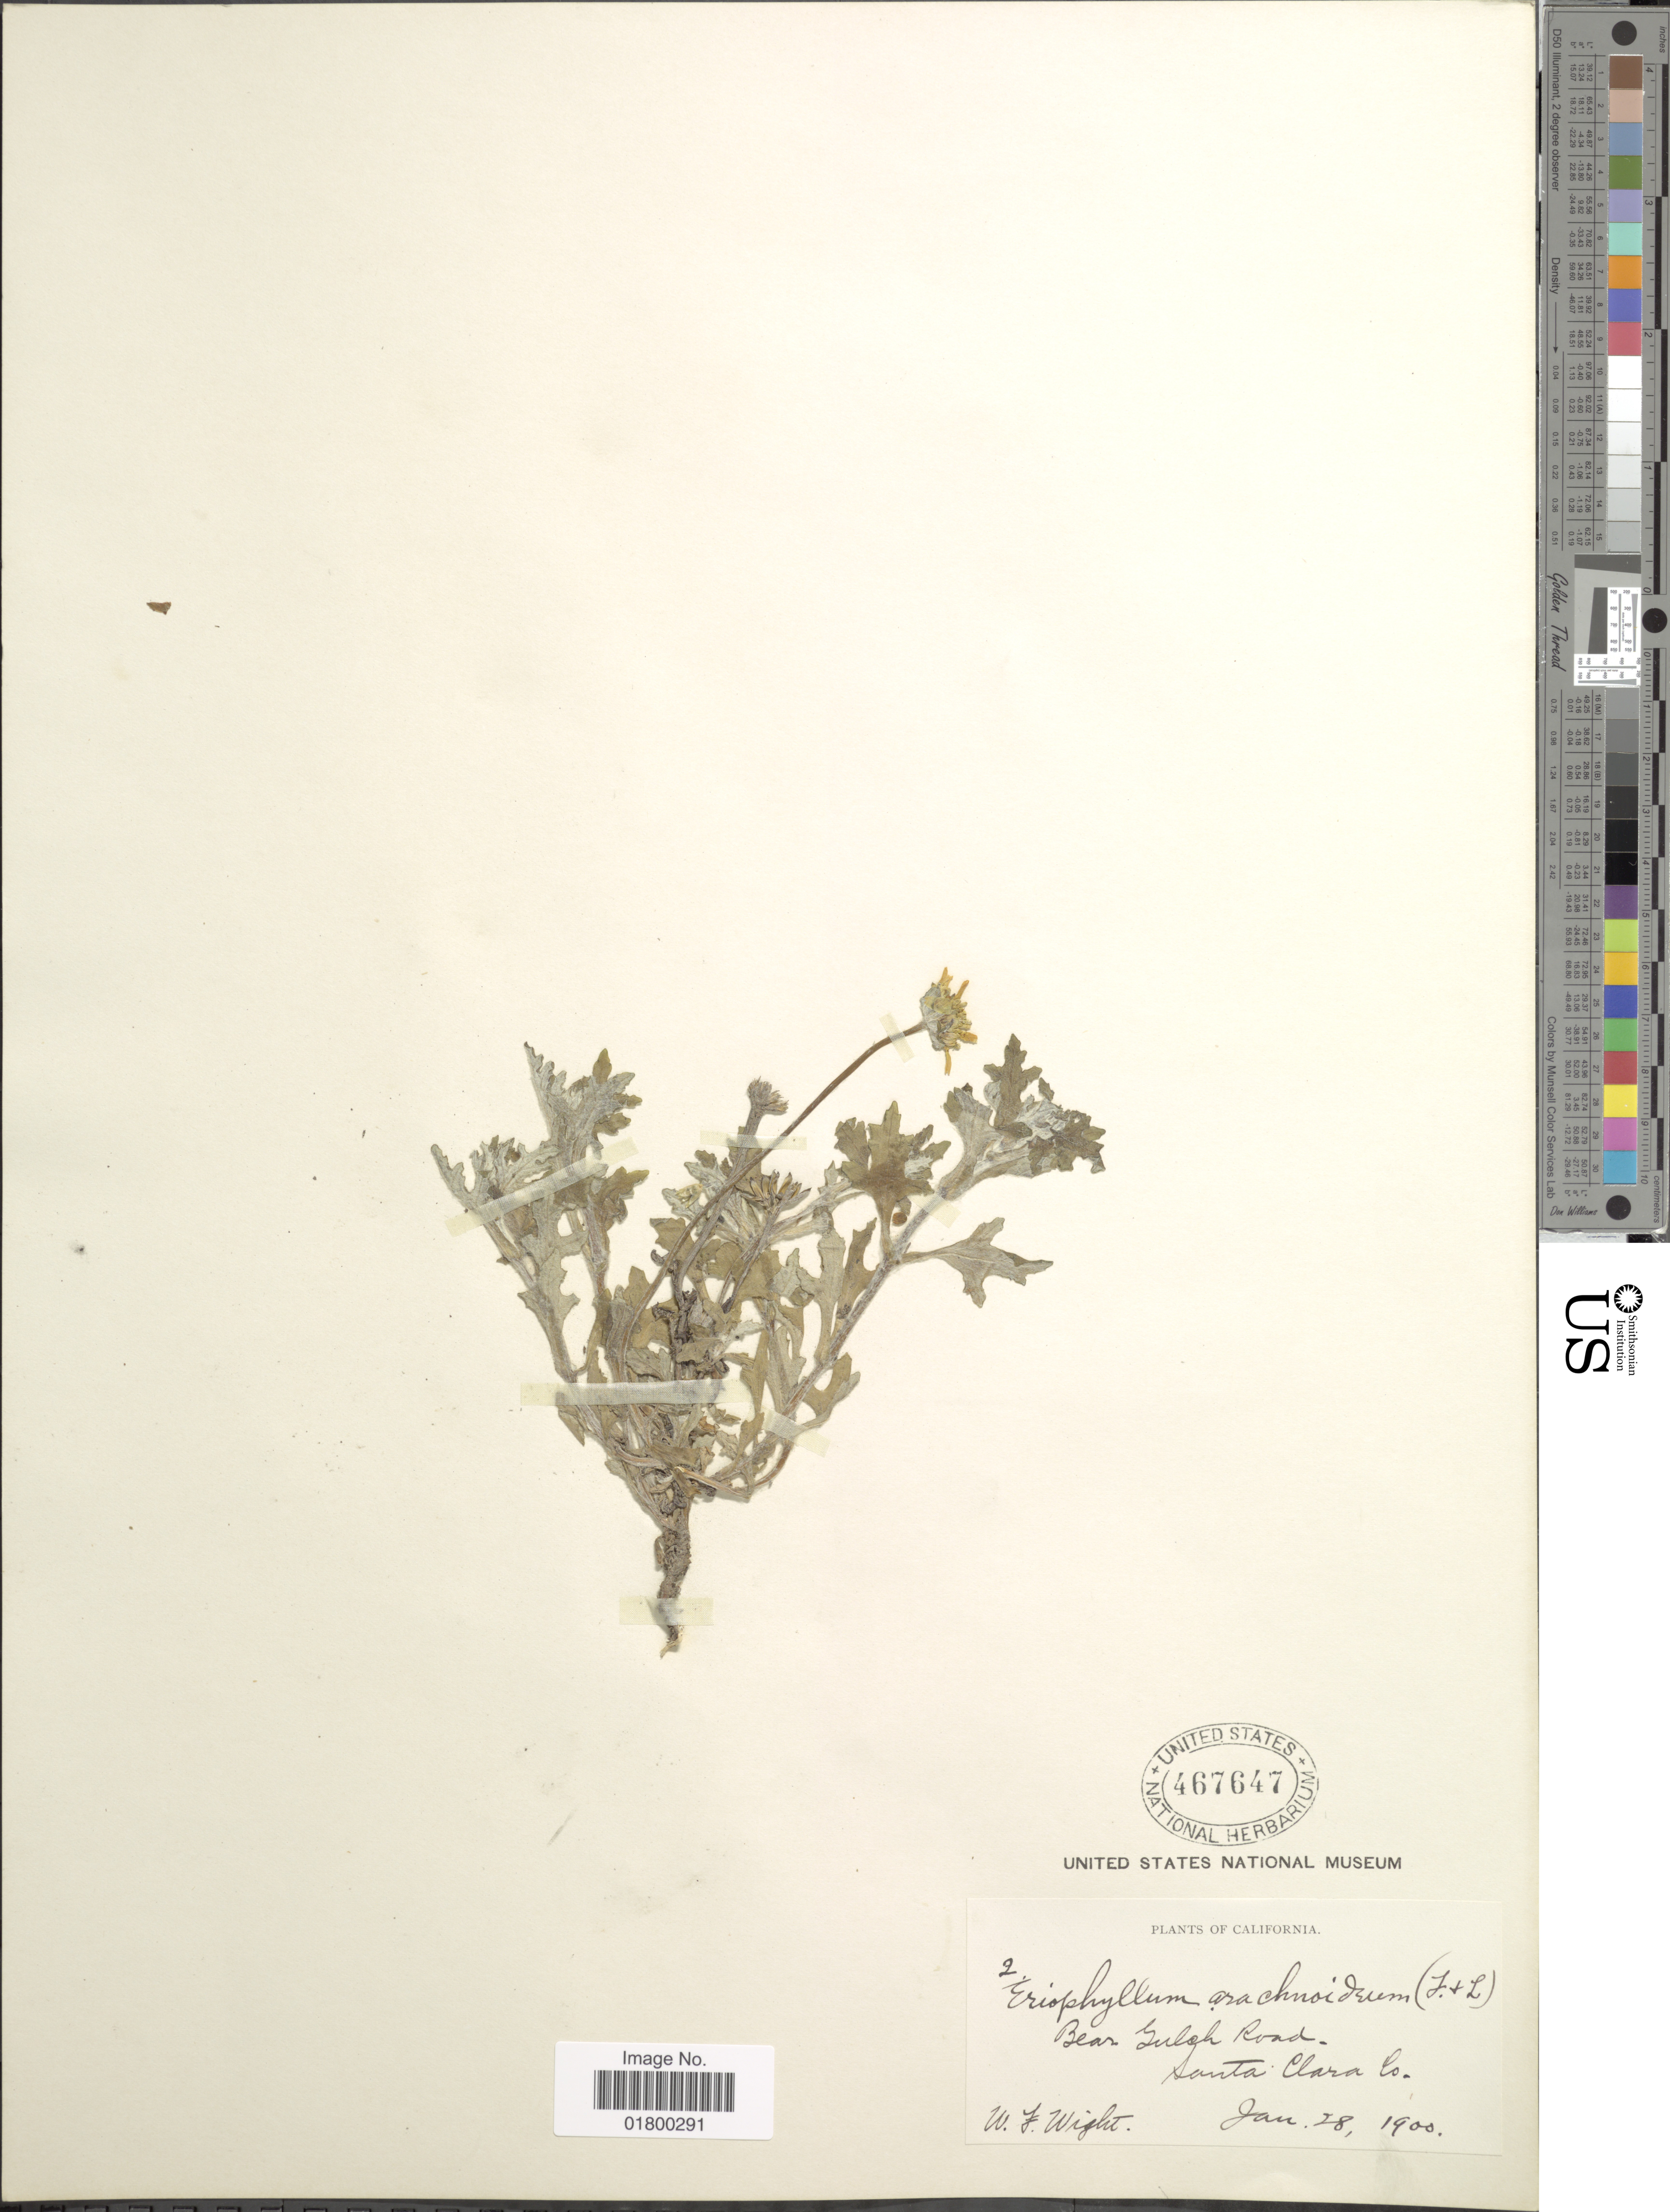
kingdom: Plantae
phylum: Tracheophyta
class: Magnoliopsida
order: Asterales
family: Asteraceae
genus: Eriophyllum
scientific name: Eriophyllum lanatum var. arachnoideum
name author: (Fisch. & Avé-Lall.) Jeps.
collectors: W. Wight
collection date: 1900-01-28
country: United States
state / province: California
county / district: Santa Clara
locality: Bear Gulch Road, Santa Clara Co.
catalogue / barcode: US 467647